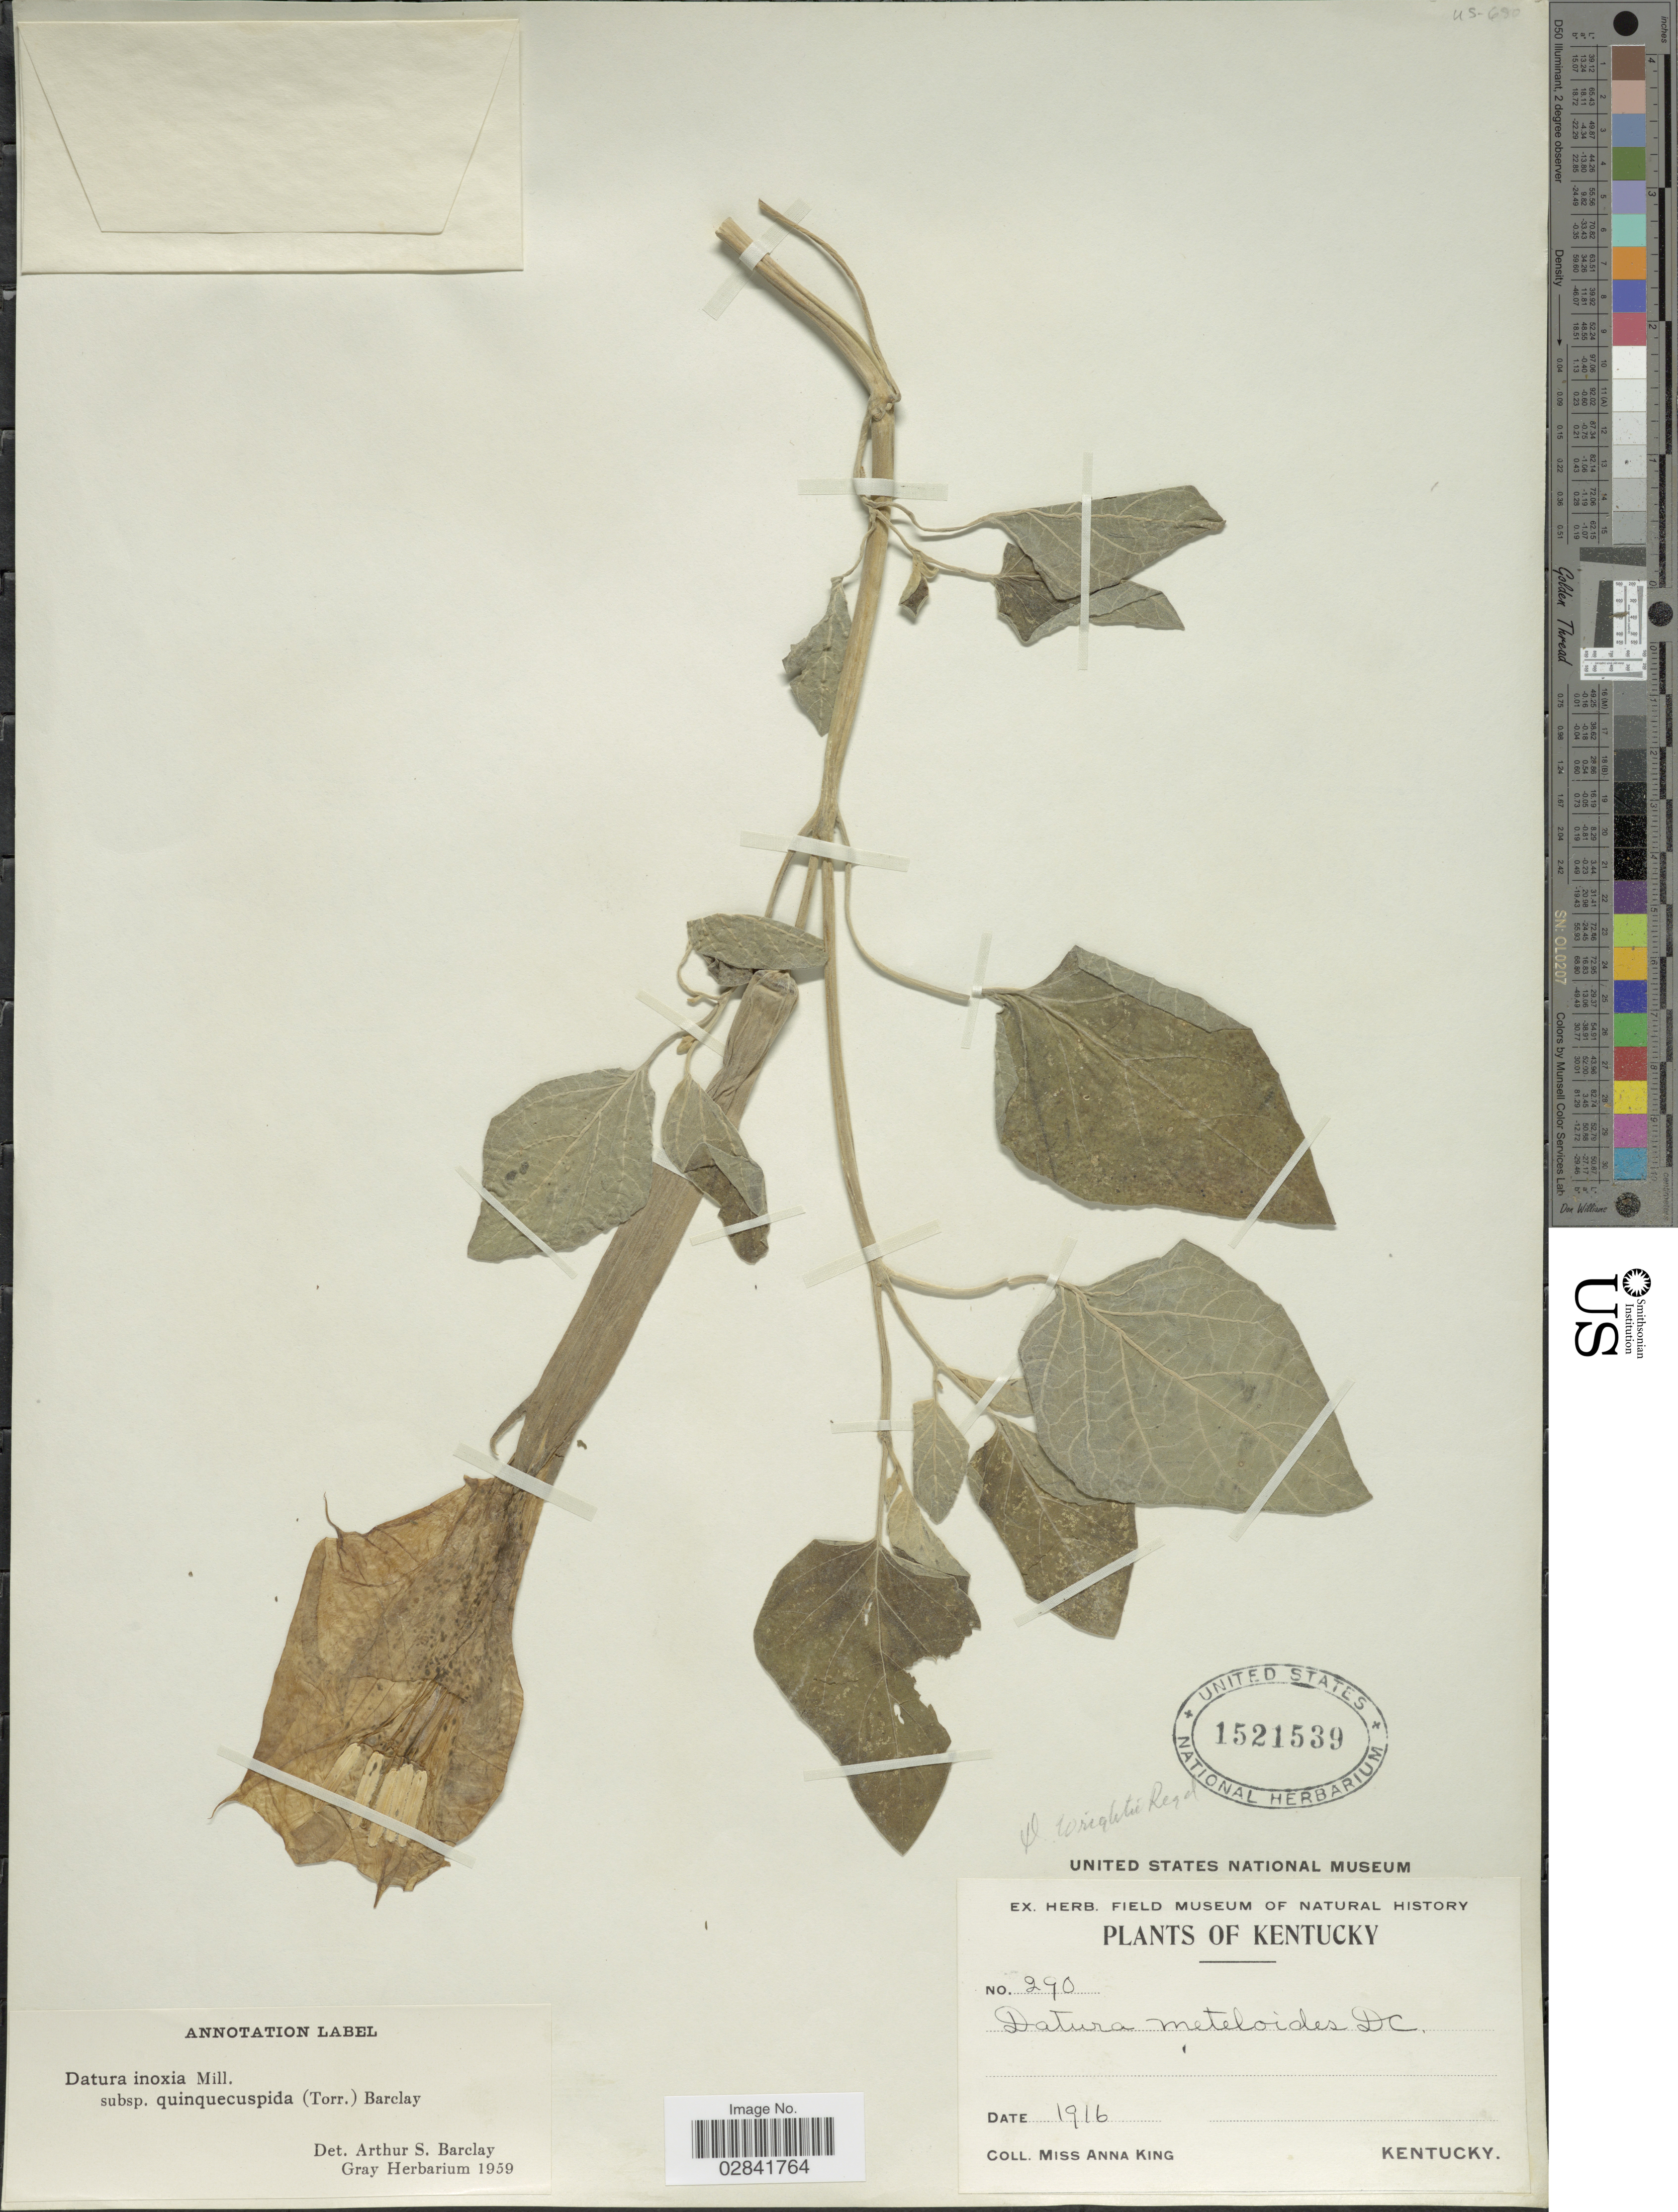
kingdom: Plantae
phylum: Tracheophyta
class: Magnoliopsida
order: Solanales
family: Solanaceae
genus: Datura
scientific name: Datura innoxia subsp. quinquecuspidata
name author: (Torr.) A.S. Barclay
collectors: A. King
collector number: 290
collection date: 1916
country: United States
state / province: Kentucky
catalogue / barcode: US 1521539